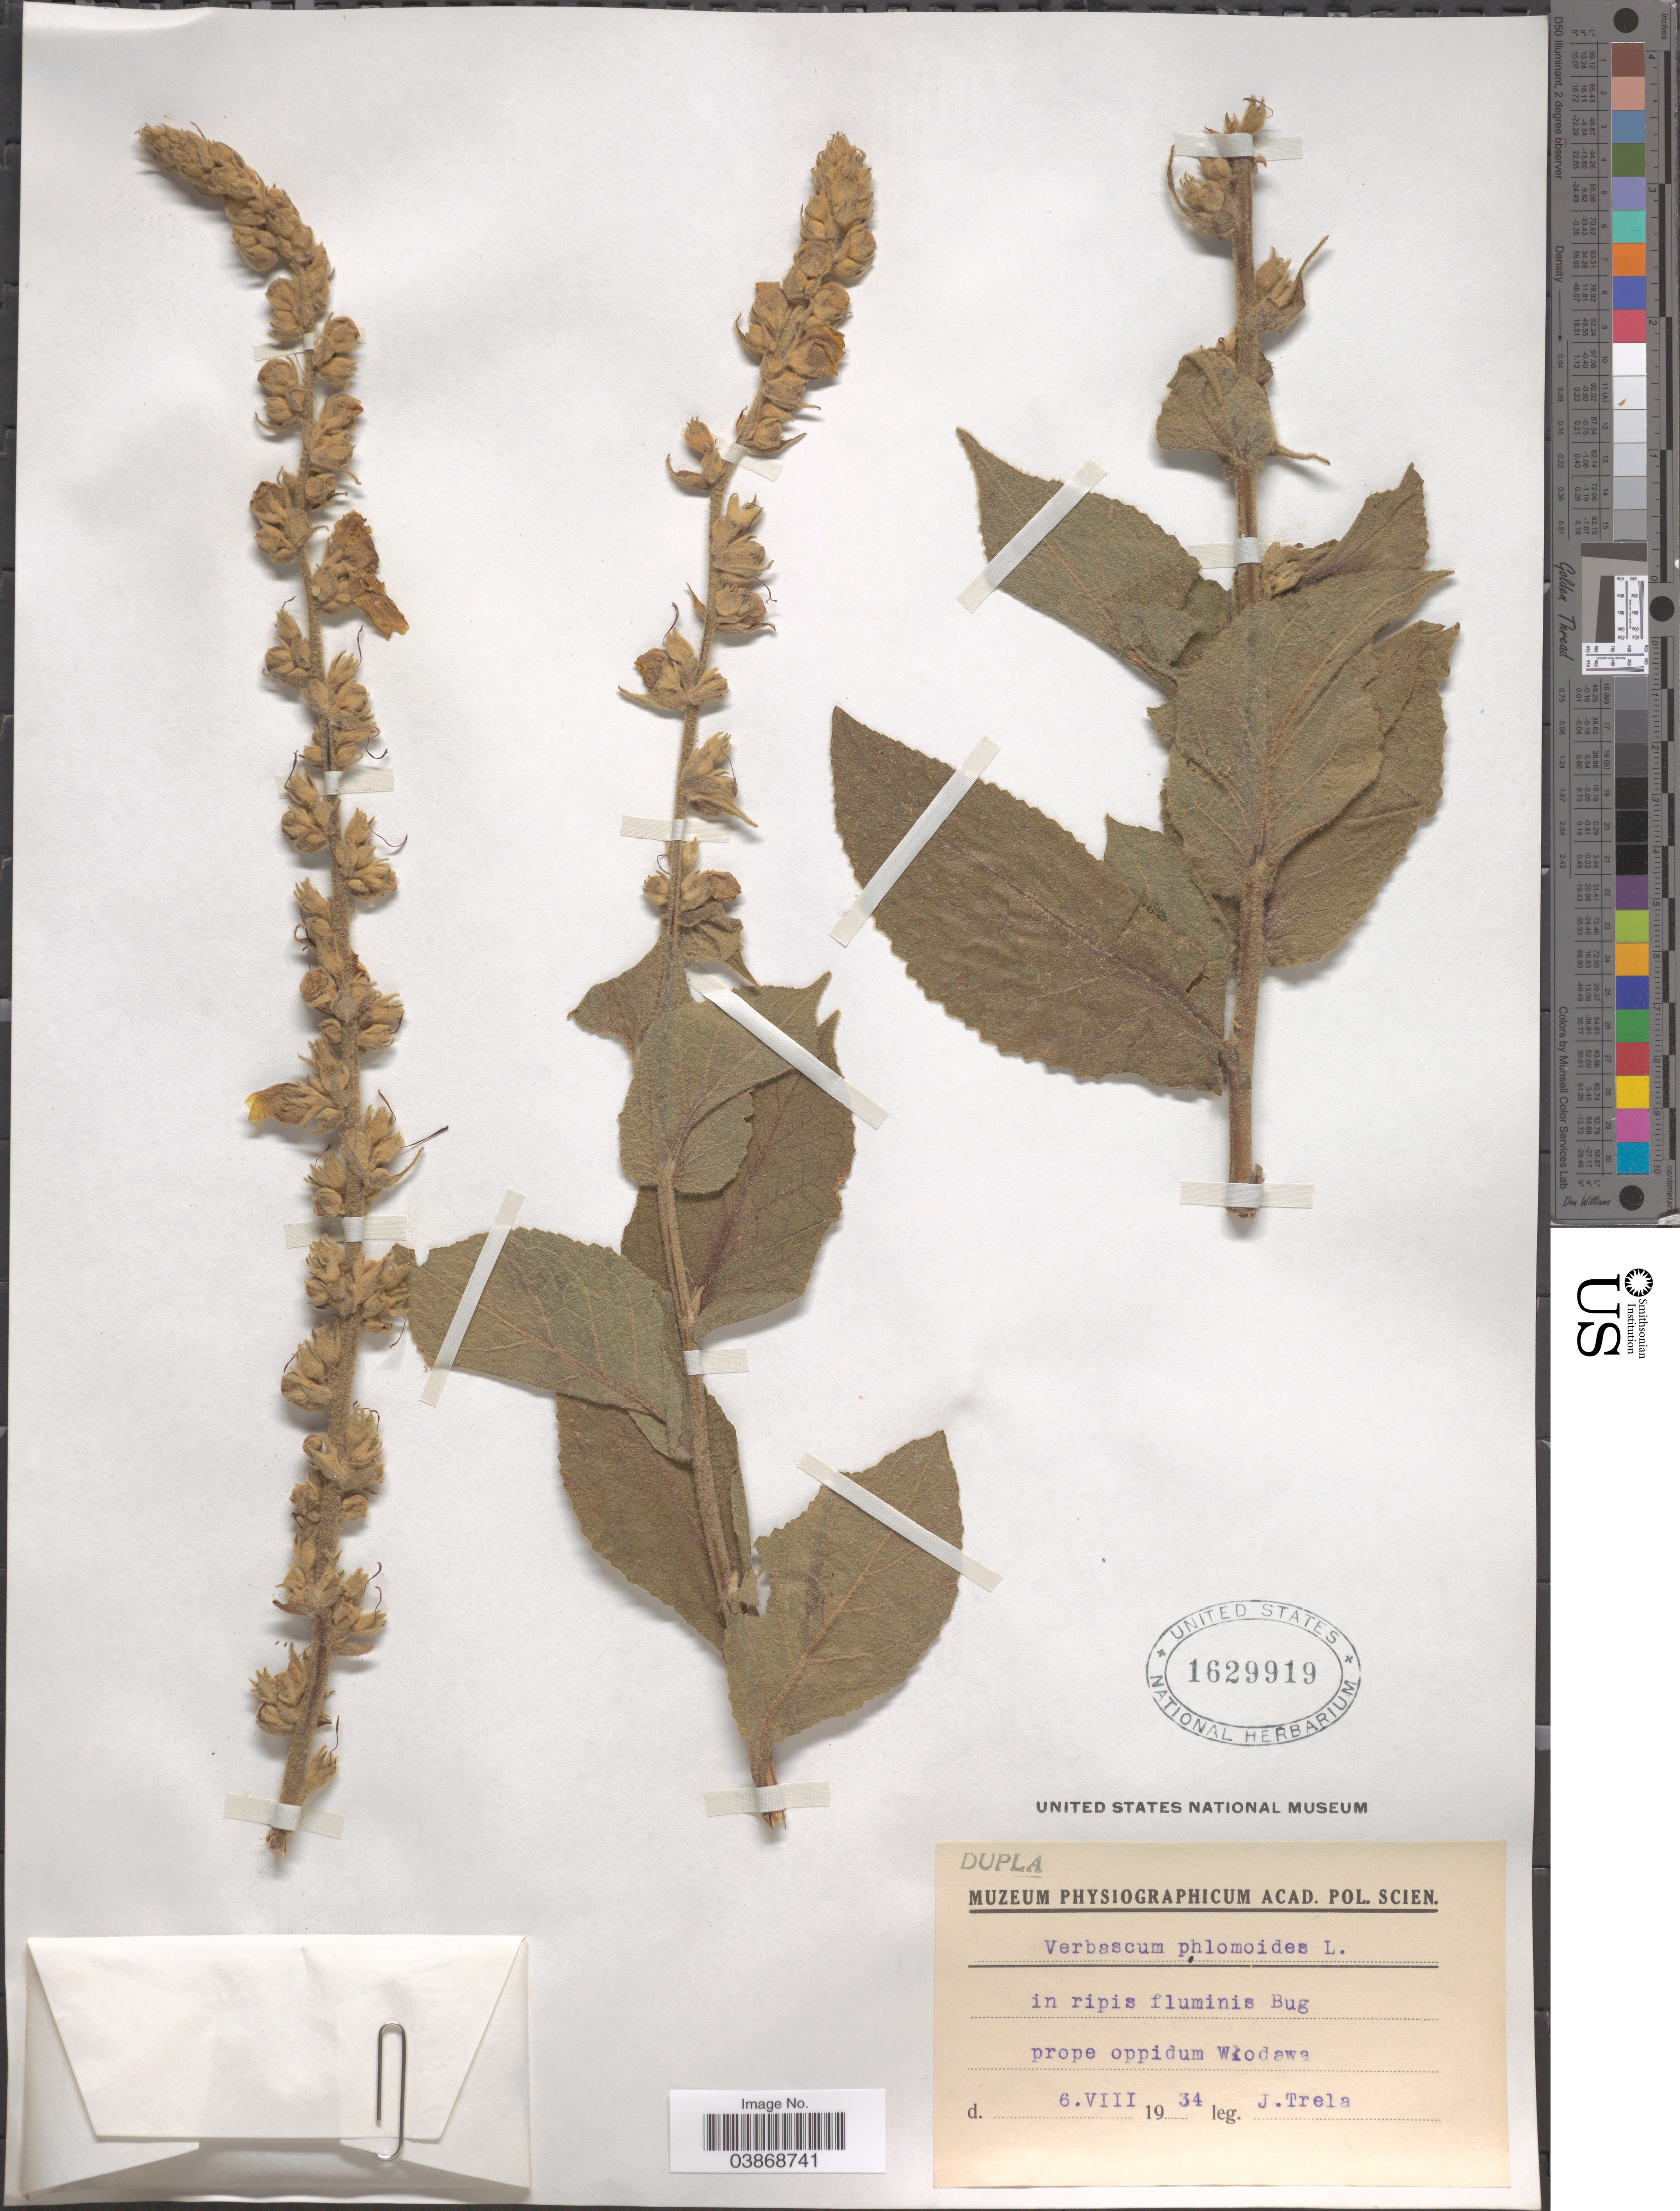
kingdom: Plantae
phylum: Tracheophyta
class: Magnoliopsida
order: Lamiales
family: Scrophulariaceae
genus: Verbascum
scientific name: Verbascum phlomoides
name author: L.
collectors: J. Trela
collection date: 1934-08-06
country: Poland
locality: In ripis fluminis Bug prope oppidum Wlodawa.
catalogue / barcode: US 1629919